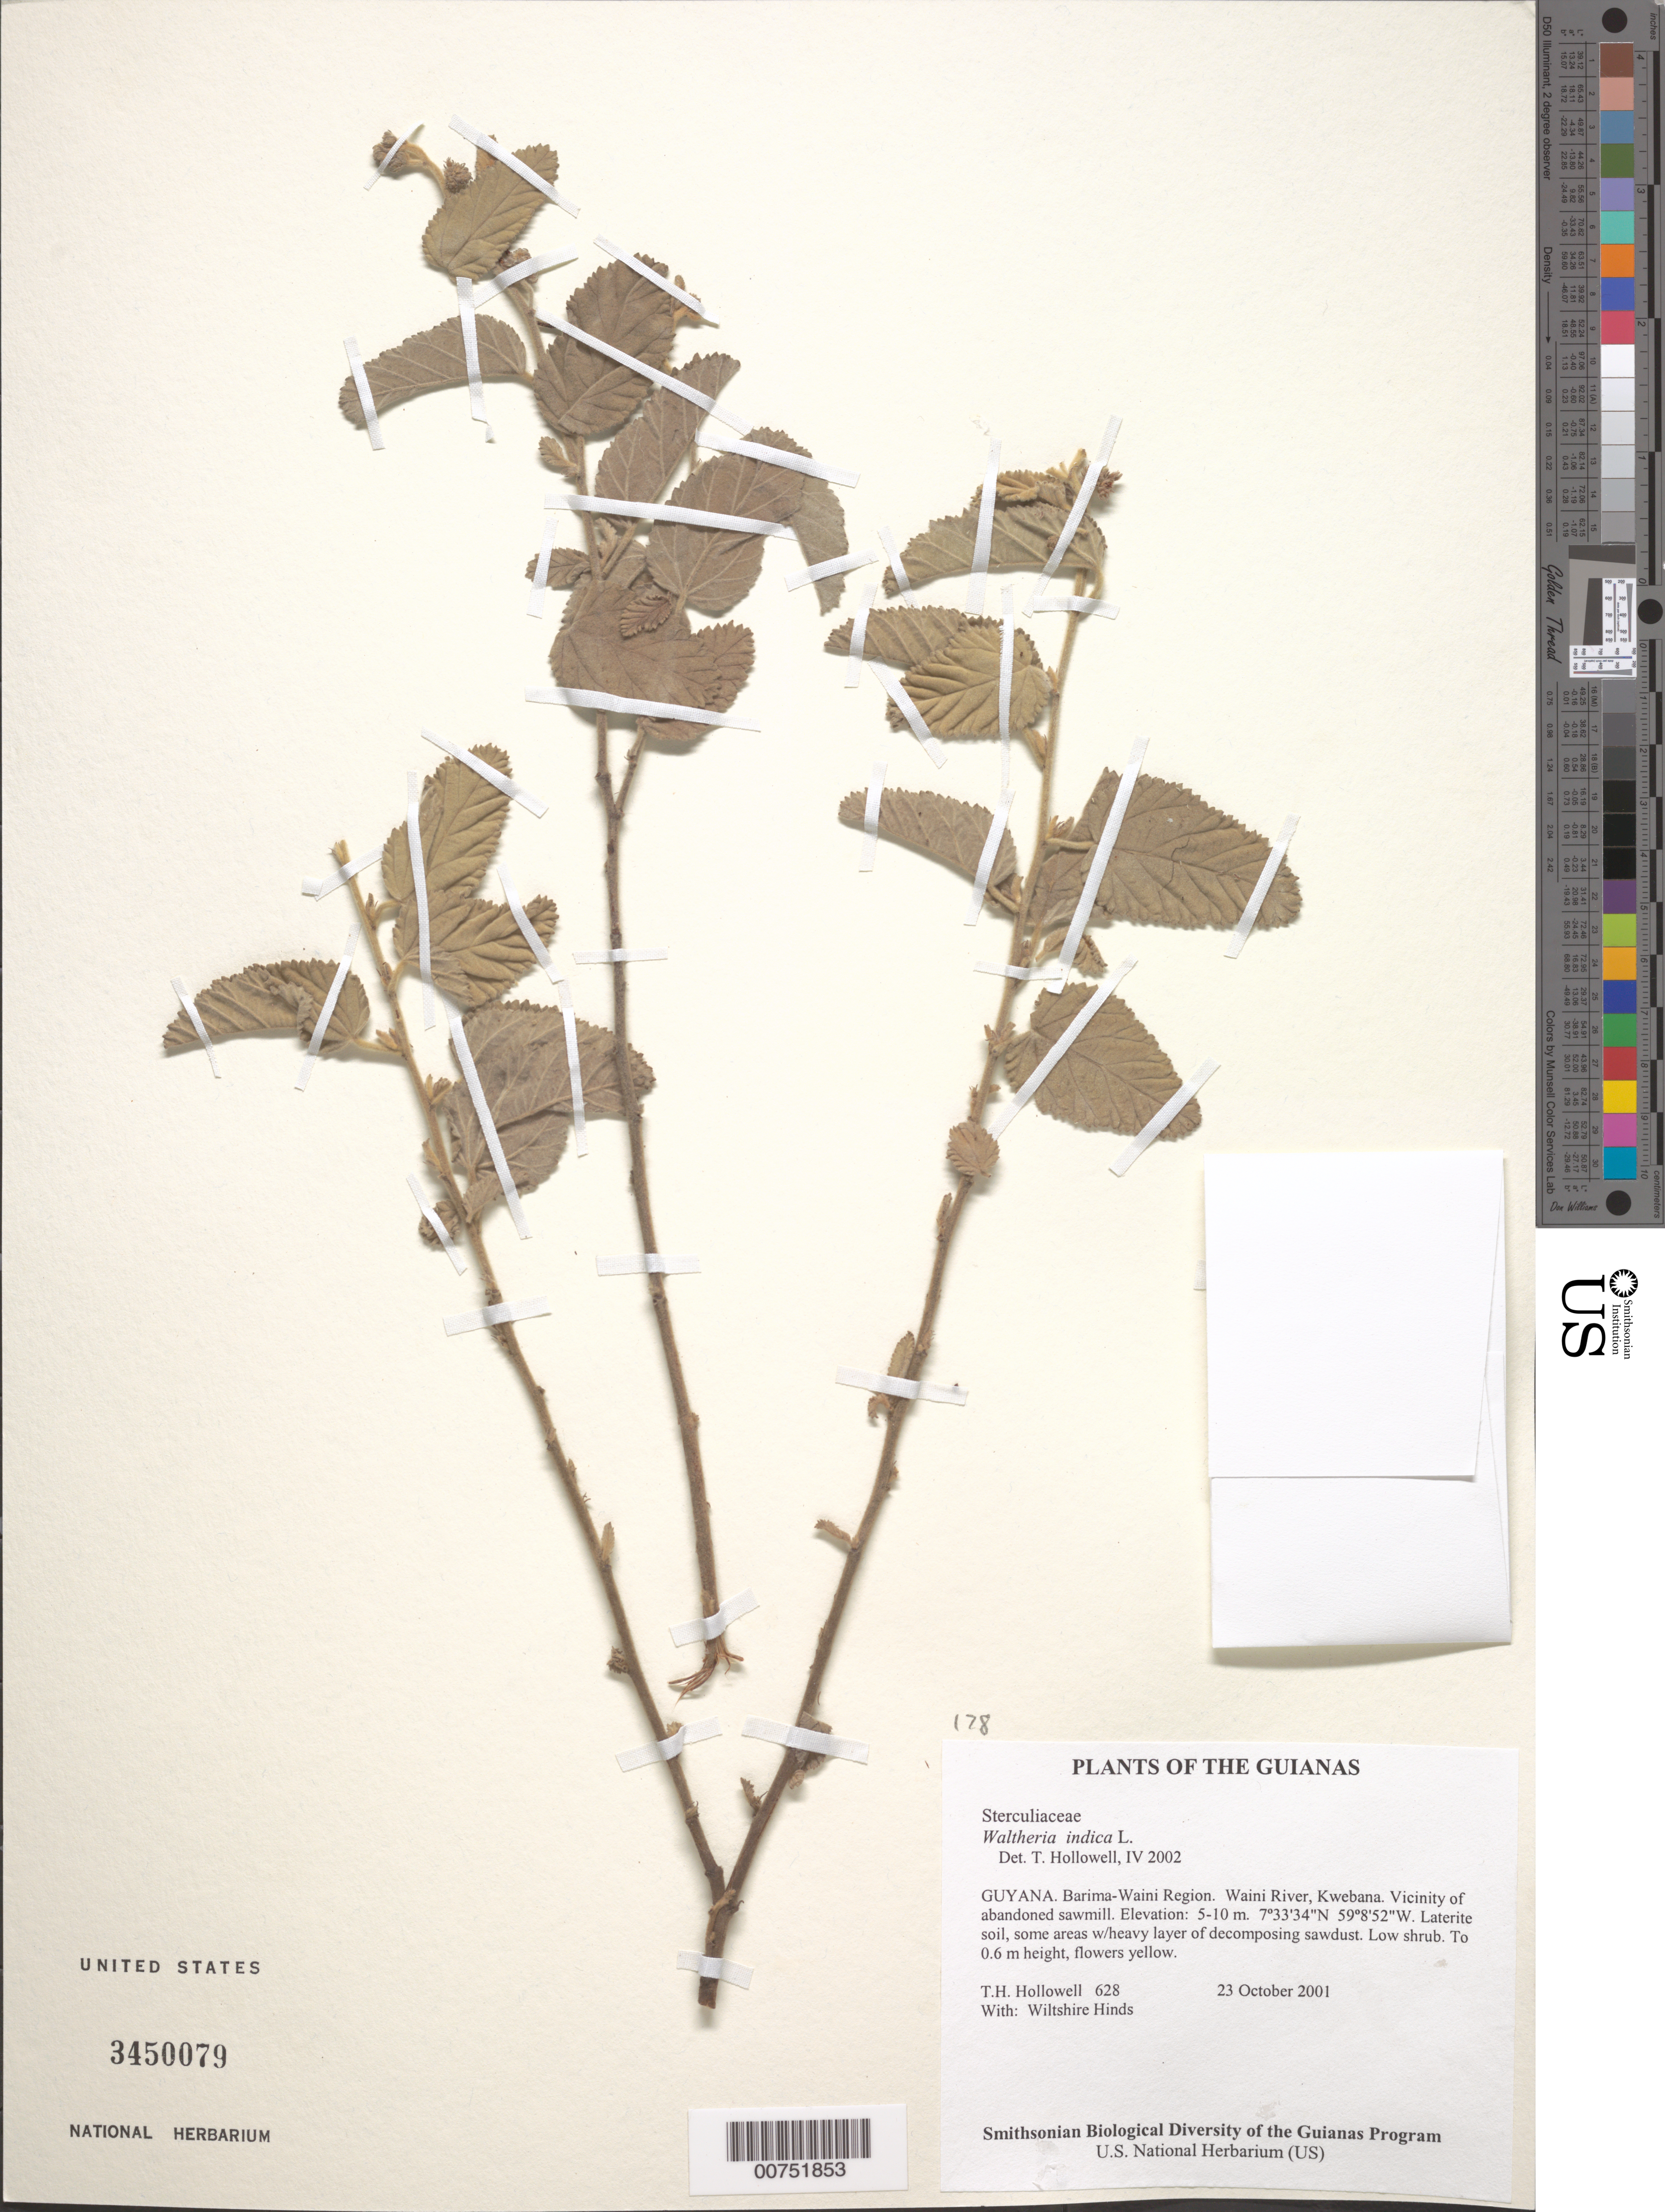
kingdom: Plantae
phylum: Tracheophyta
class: Magnoliopsida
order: Malvales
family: Malvaceae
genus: Waltheria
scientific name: Waltheria indica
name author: L.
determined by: Hollowell, T. H., (BOT), Smithsonian Institution - National Museum of Natural History (UNITED STATES)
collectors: T. Hollowell & W. Hinds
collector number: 628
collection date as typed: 23 October 2001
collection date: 2001-10-23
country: Guyana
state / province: Barima-Waini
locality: Waini River, Kwebana. Vicinity of abandoned sawmill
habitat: Laterite soil, some areas w/heavy layer of decomposing sawdust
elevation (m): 5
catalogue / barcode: US 3450079